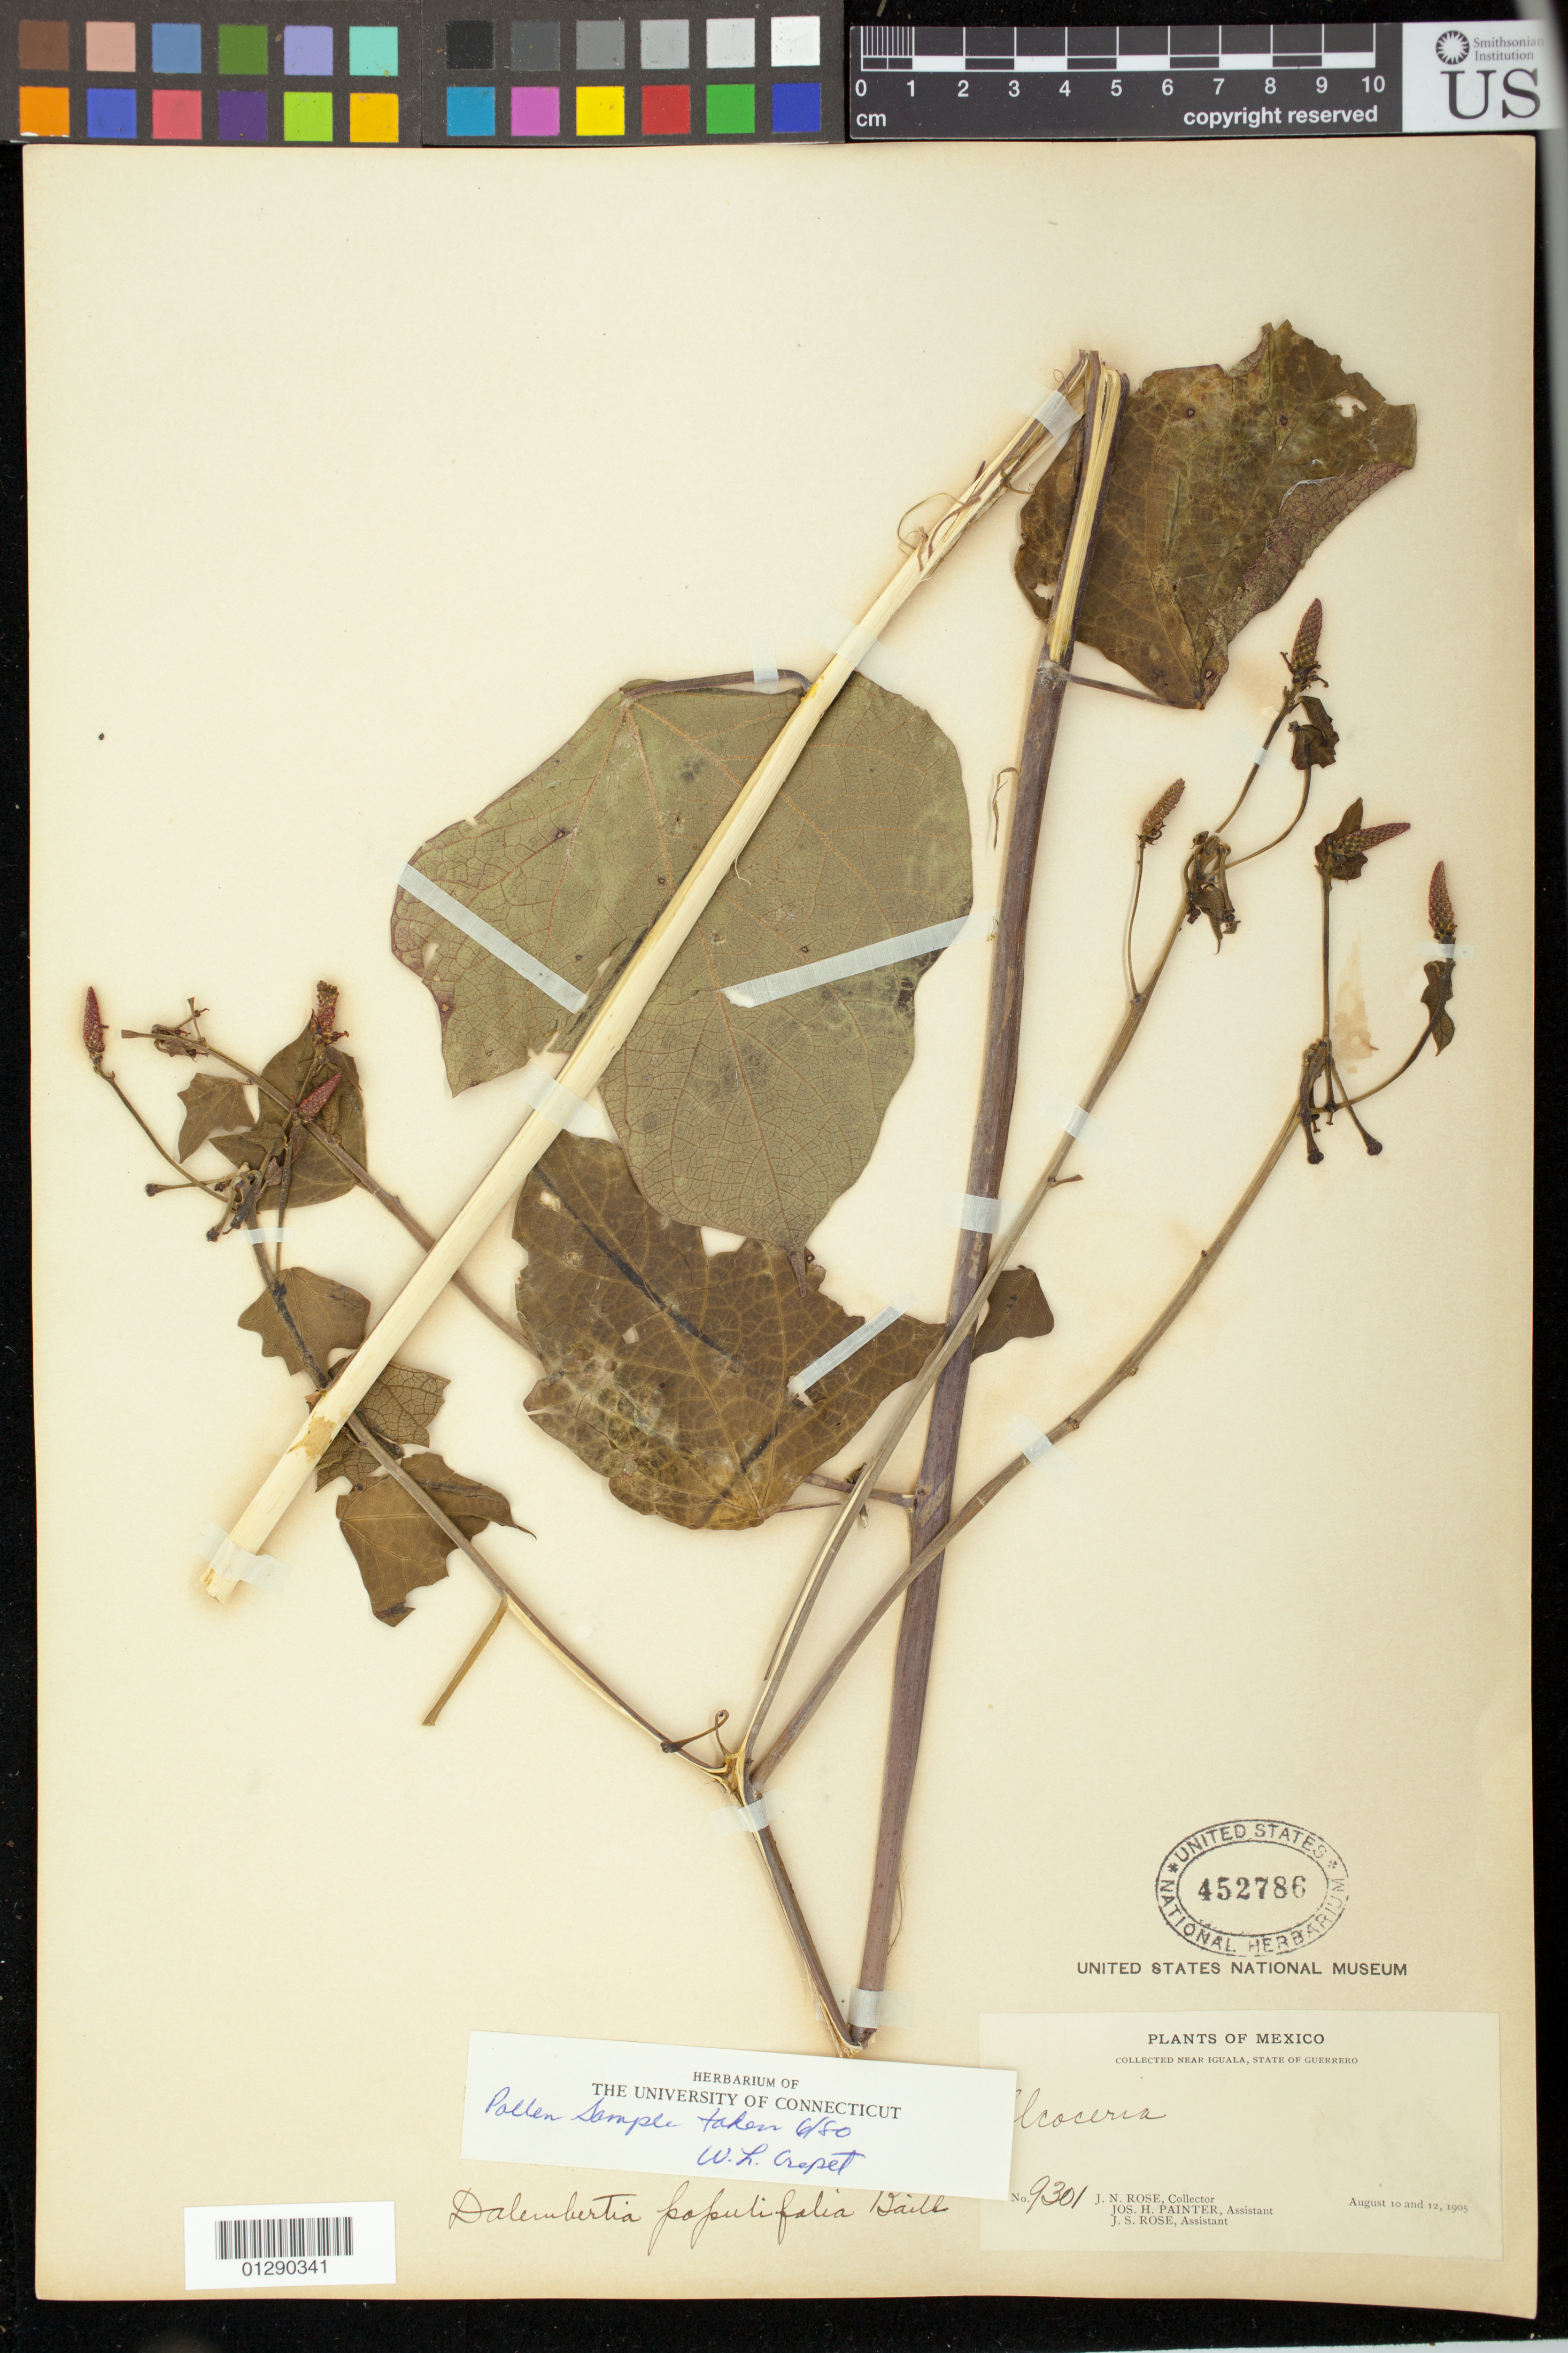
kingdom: Plantae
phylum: Tracheophyta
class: Magnoliopsida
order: Malpighiales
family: Euphorbiaceae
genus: Dalembertia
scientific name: Dalembertia platanoides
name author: Baill.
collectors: J. N. Rose, J. H. Painter & J. S. Rose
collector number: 9301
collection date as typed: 10 Aug 1905 to 12 Aug 1905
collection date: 1905-08-10/1905-08-12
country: Mexico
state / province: Guerrero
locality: Near Iguala.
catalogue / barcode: US 452786